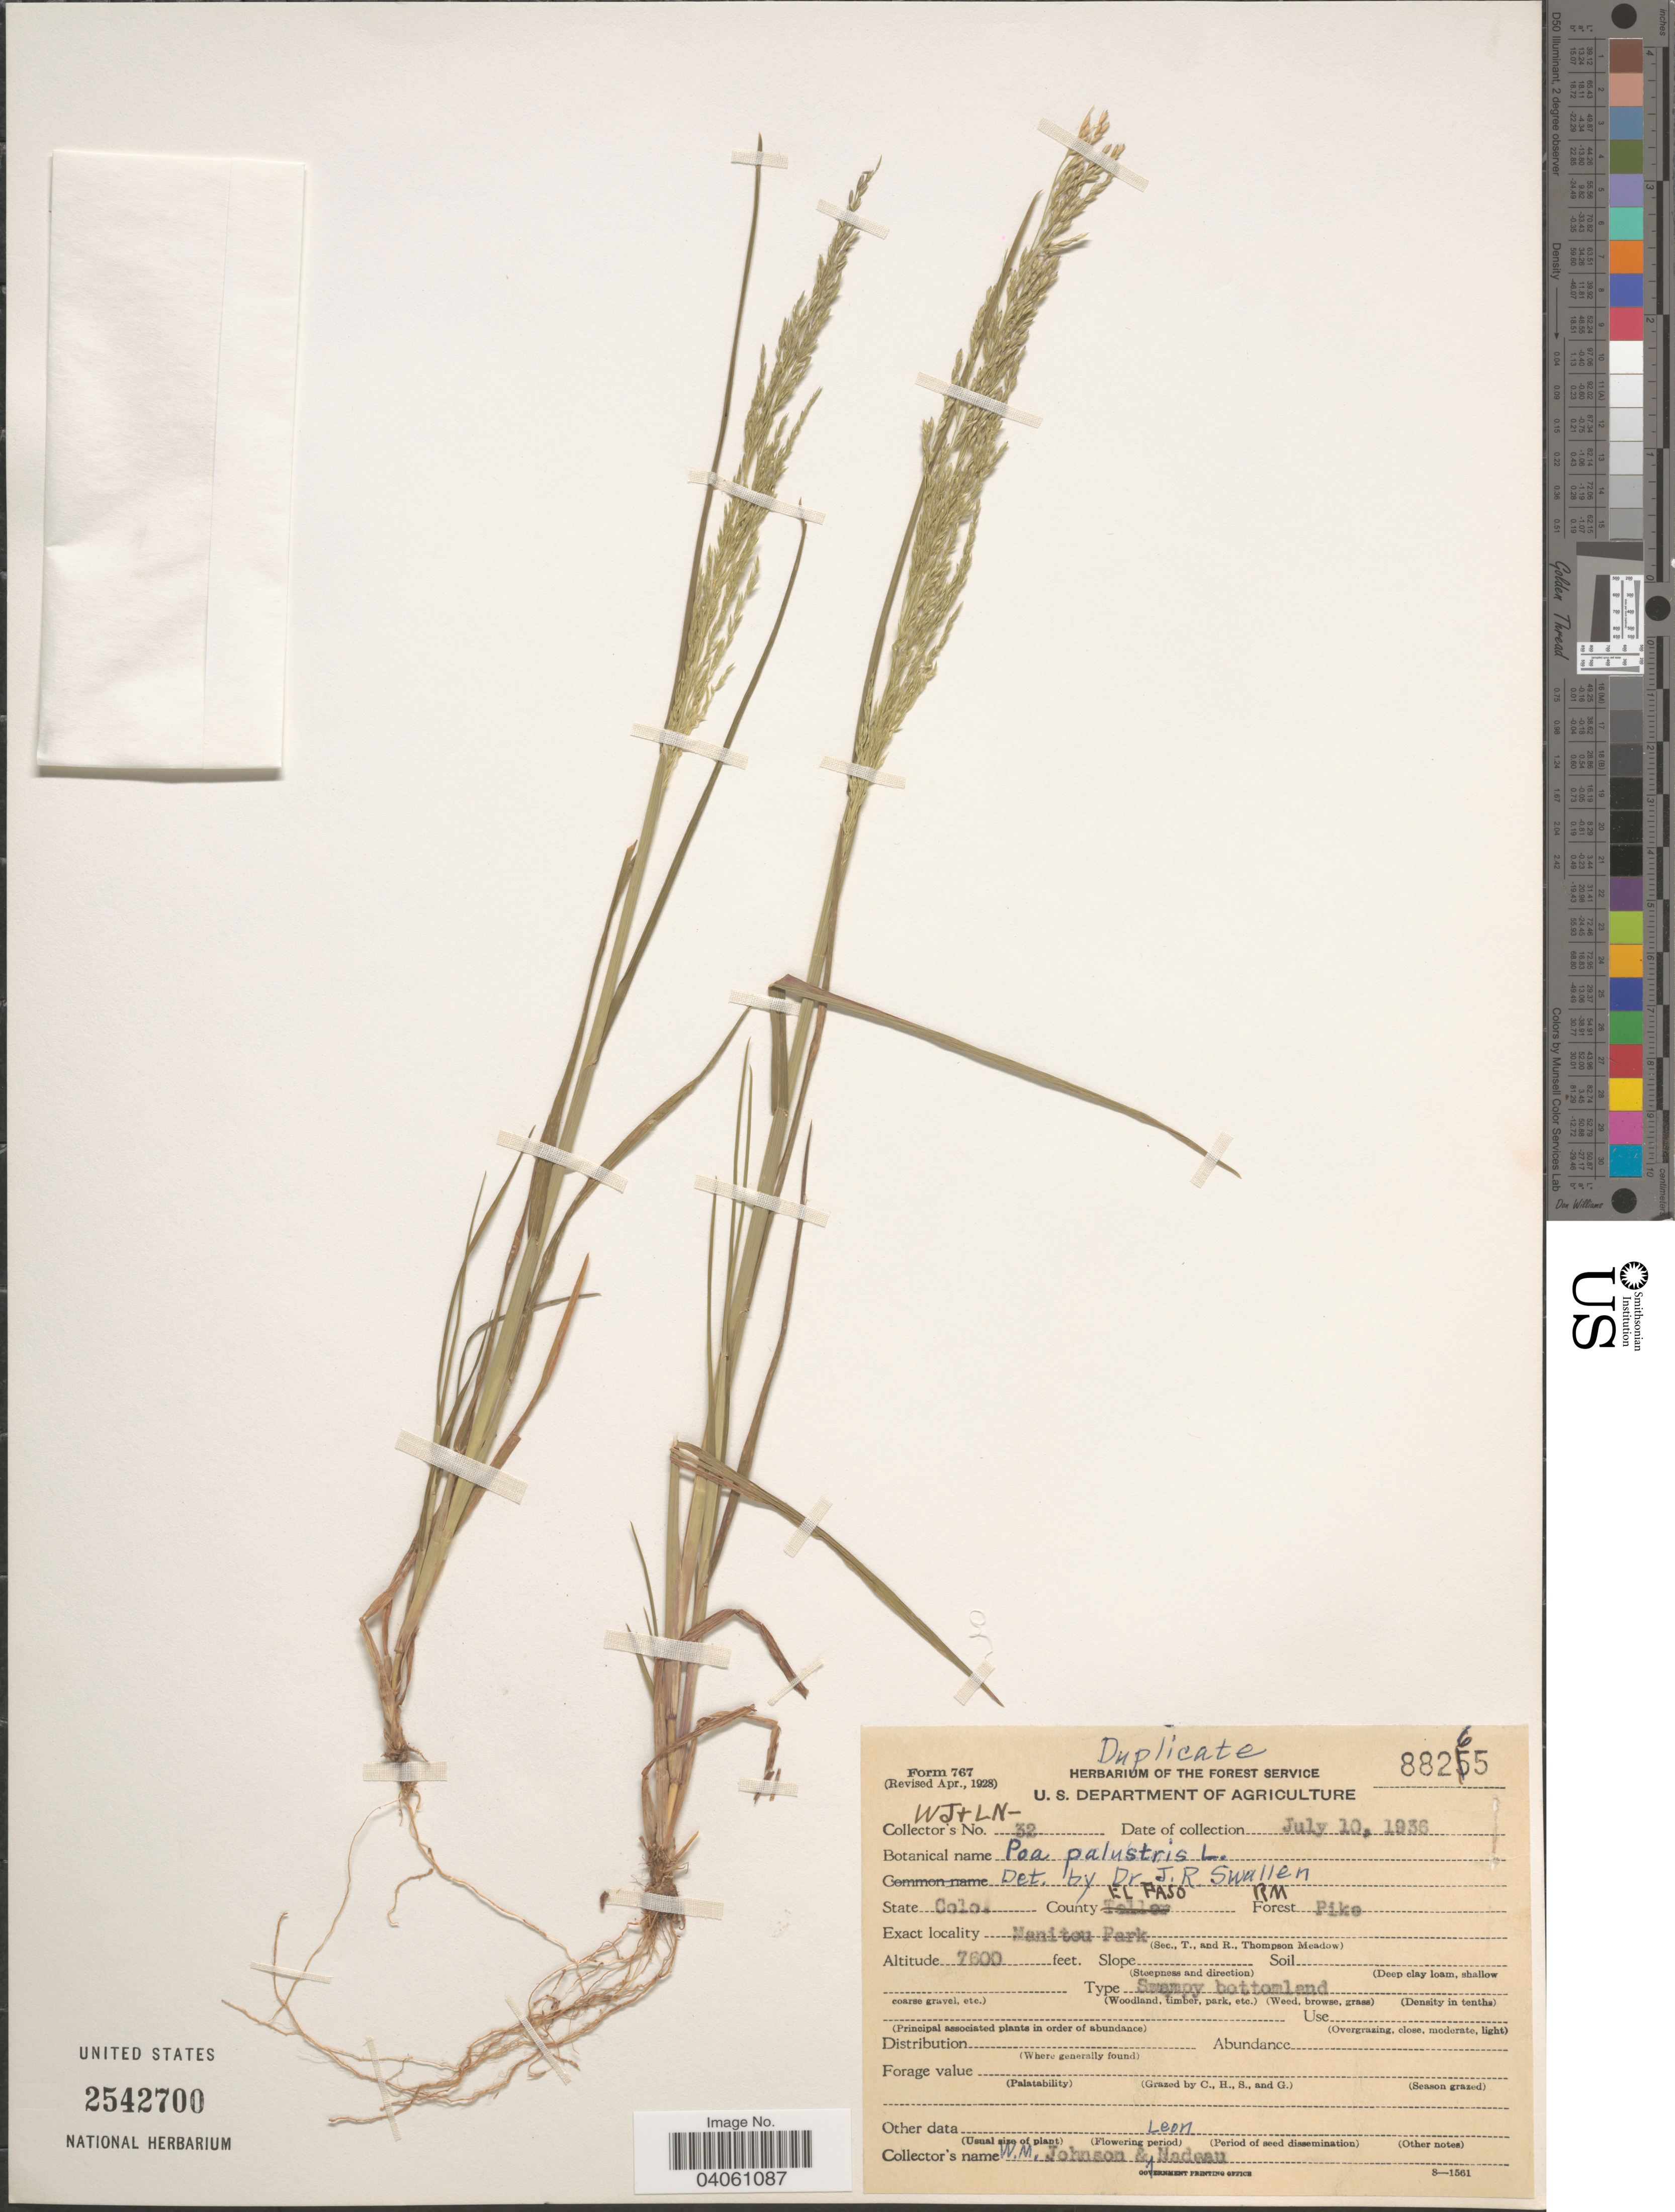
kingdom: Plantae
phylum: Tracheophyta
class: Liliopsida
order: Poales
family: Poaceae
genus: Poa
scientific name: Poa palustris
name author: L.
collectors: W. M. Johnson & L. Nadeau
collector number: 32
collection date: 1936-07-10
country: United States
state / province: Colorado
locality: County El Paso. Forest Pike. Manitou Park.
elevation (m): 2316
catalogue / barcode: US 2542700